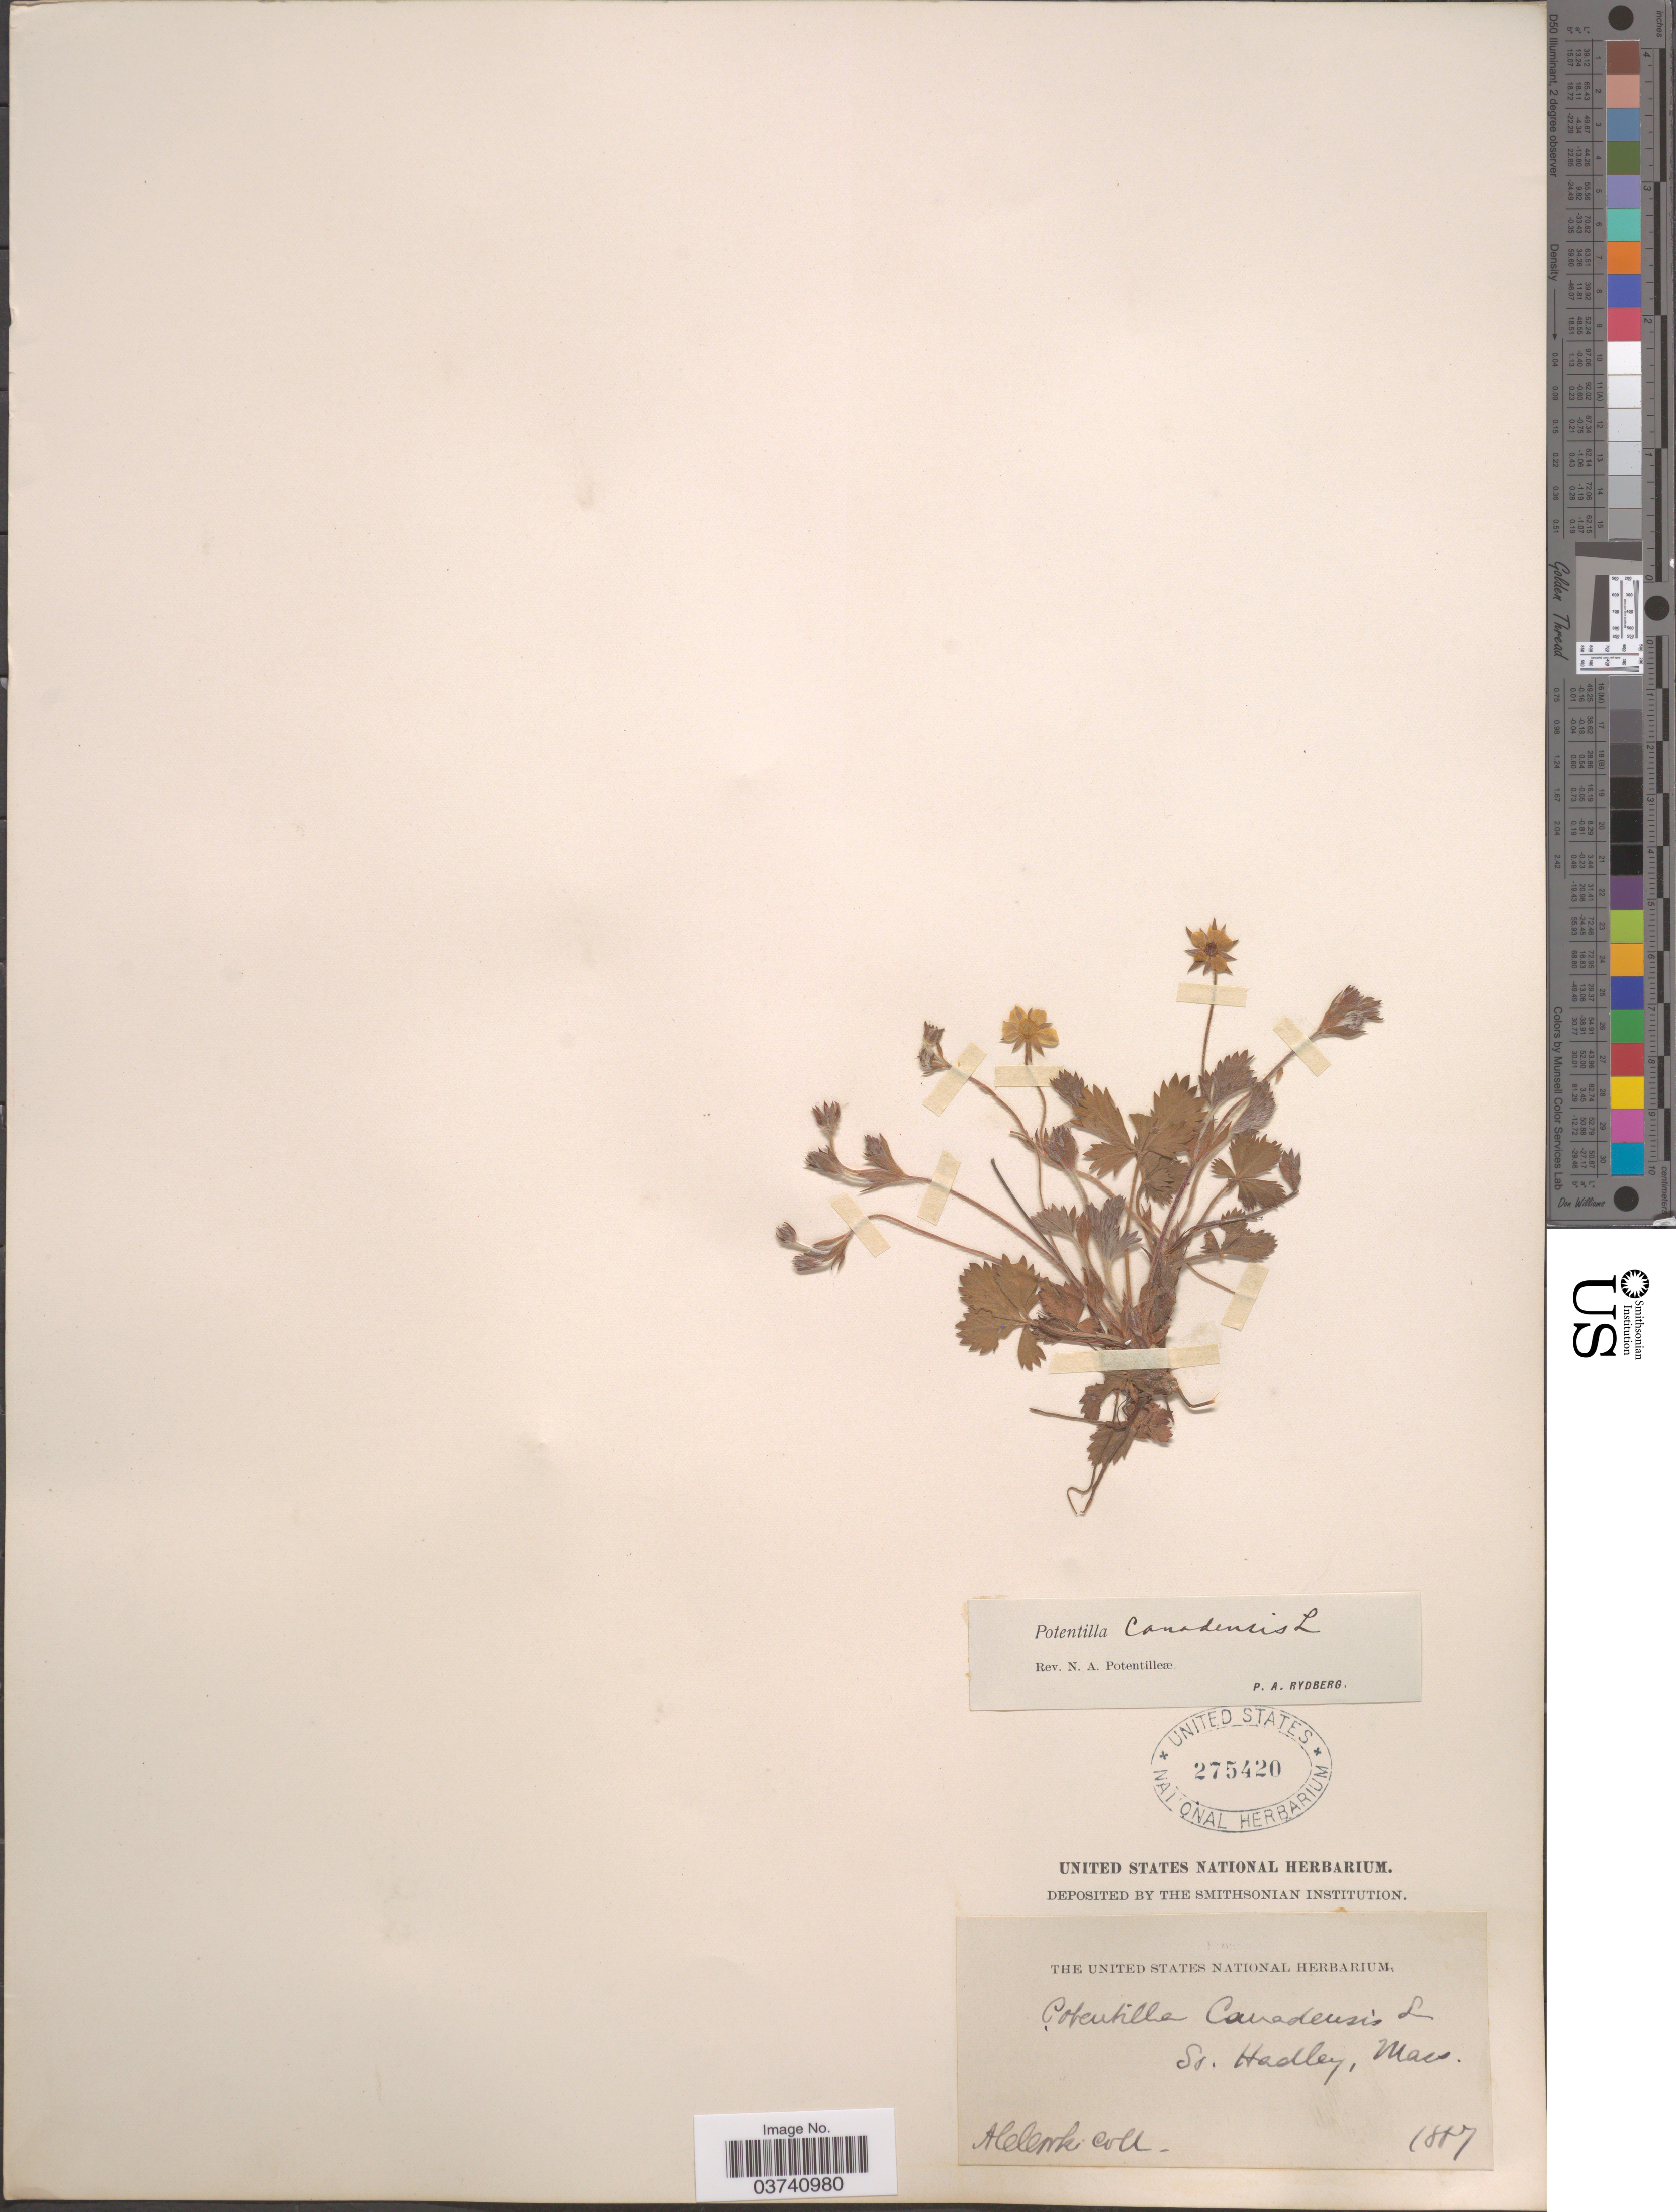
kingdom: Plantae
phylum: Tracheophyta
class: Magnoliopsida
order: Rosales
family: Rosaceae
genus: Potentilla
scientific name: Potentilla canadensis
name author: L.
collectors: A. Cook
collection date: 1887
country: United States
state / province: Massachusetts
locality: So. Hadley.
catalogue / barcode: US 275420